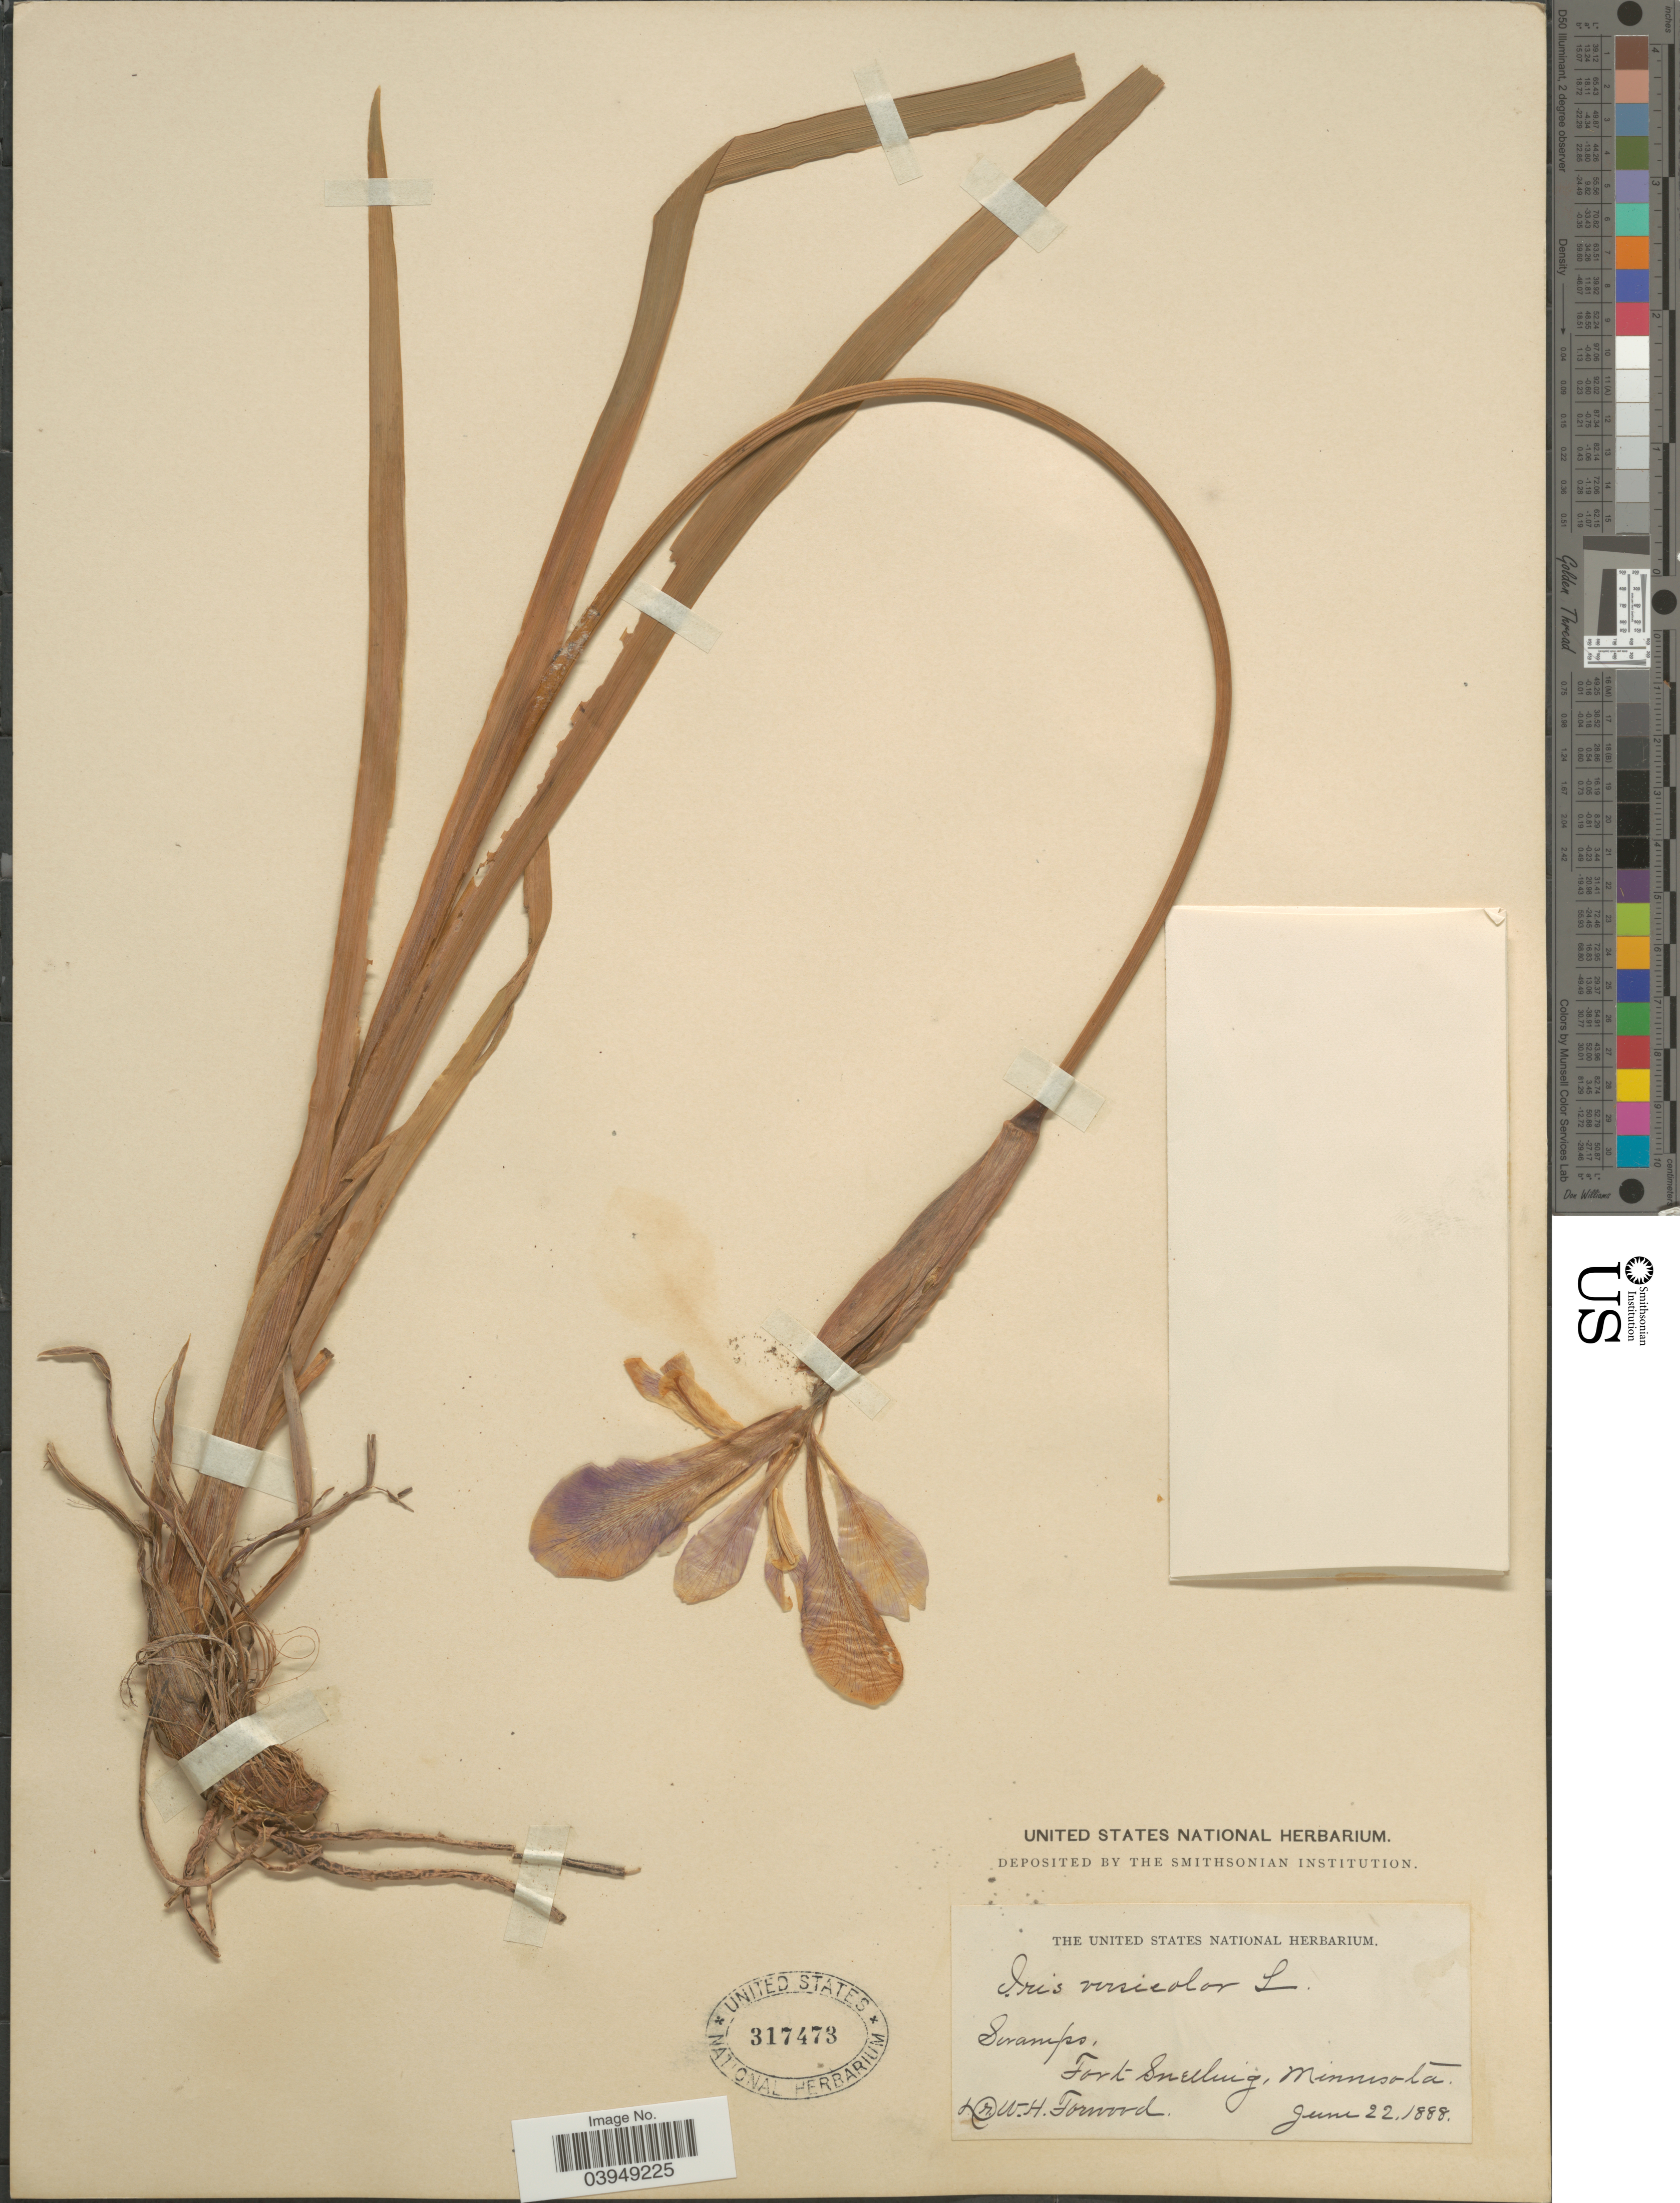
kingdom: Plantae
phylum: Tracheophyta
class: Liliopsida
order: Asparagales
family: Iridaceae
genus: Iris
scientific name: Iris versicolor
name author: L.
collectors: W. Forwood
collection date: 1888-06-22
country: United States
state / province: Minnesota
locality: Fort Snelling.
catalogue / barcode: US 317473